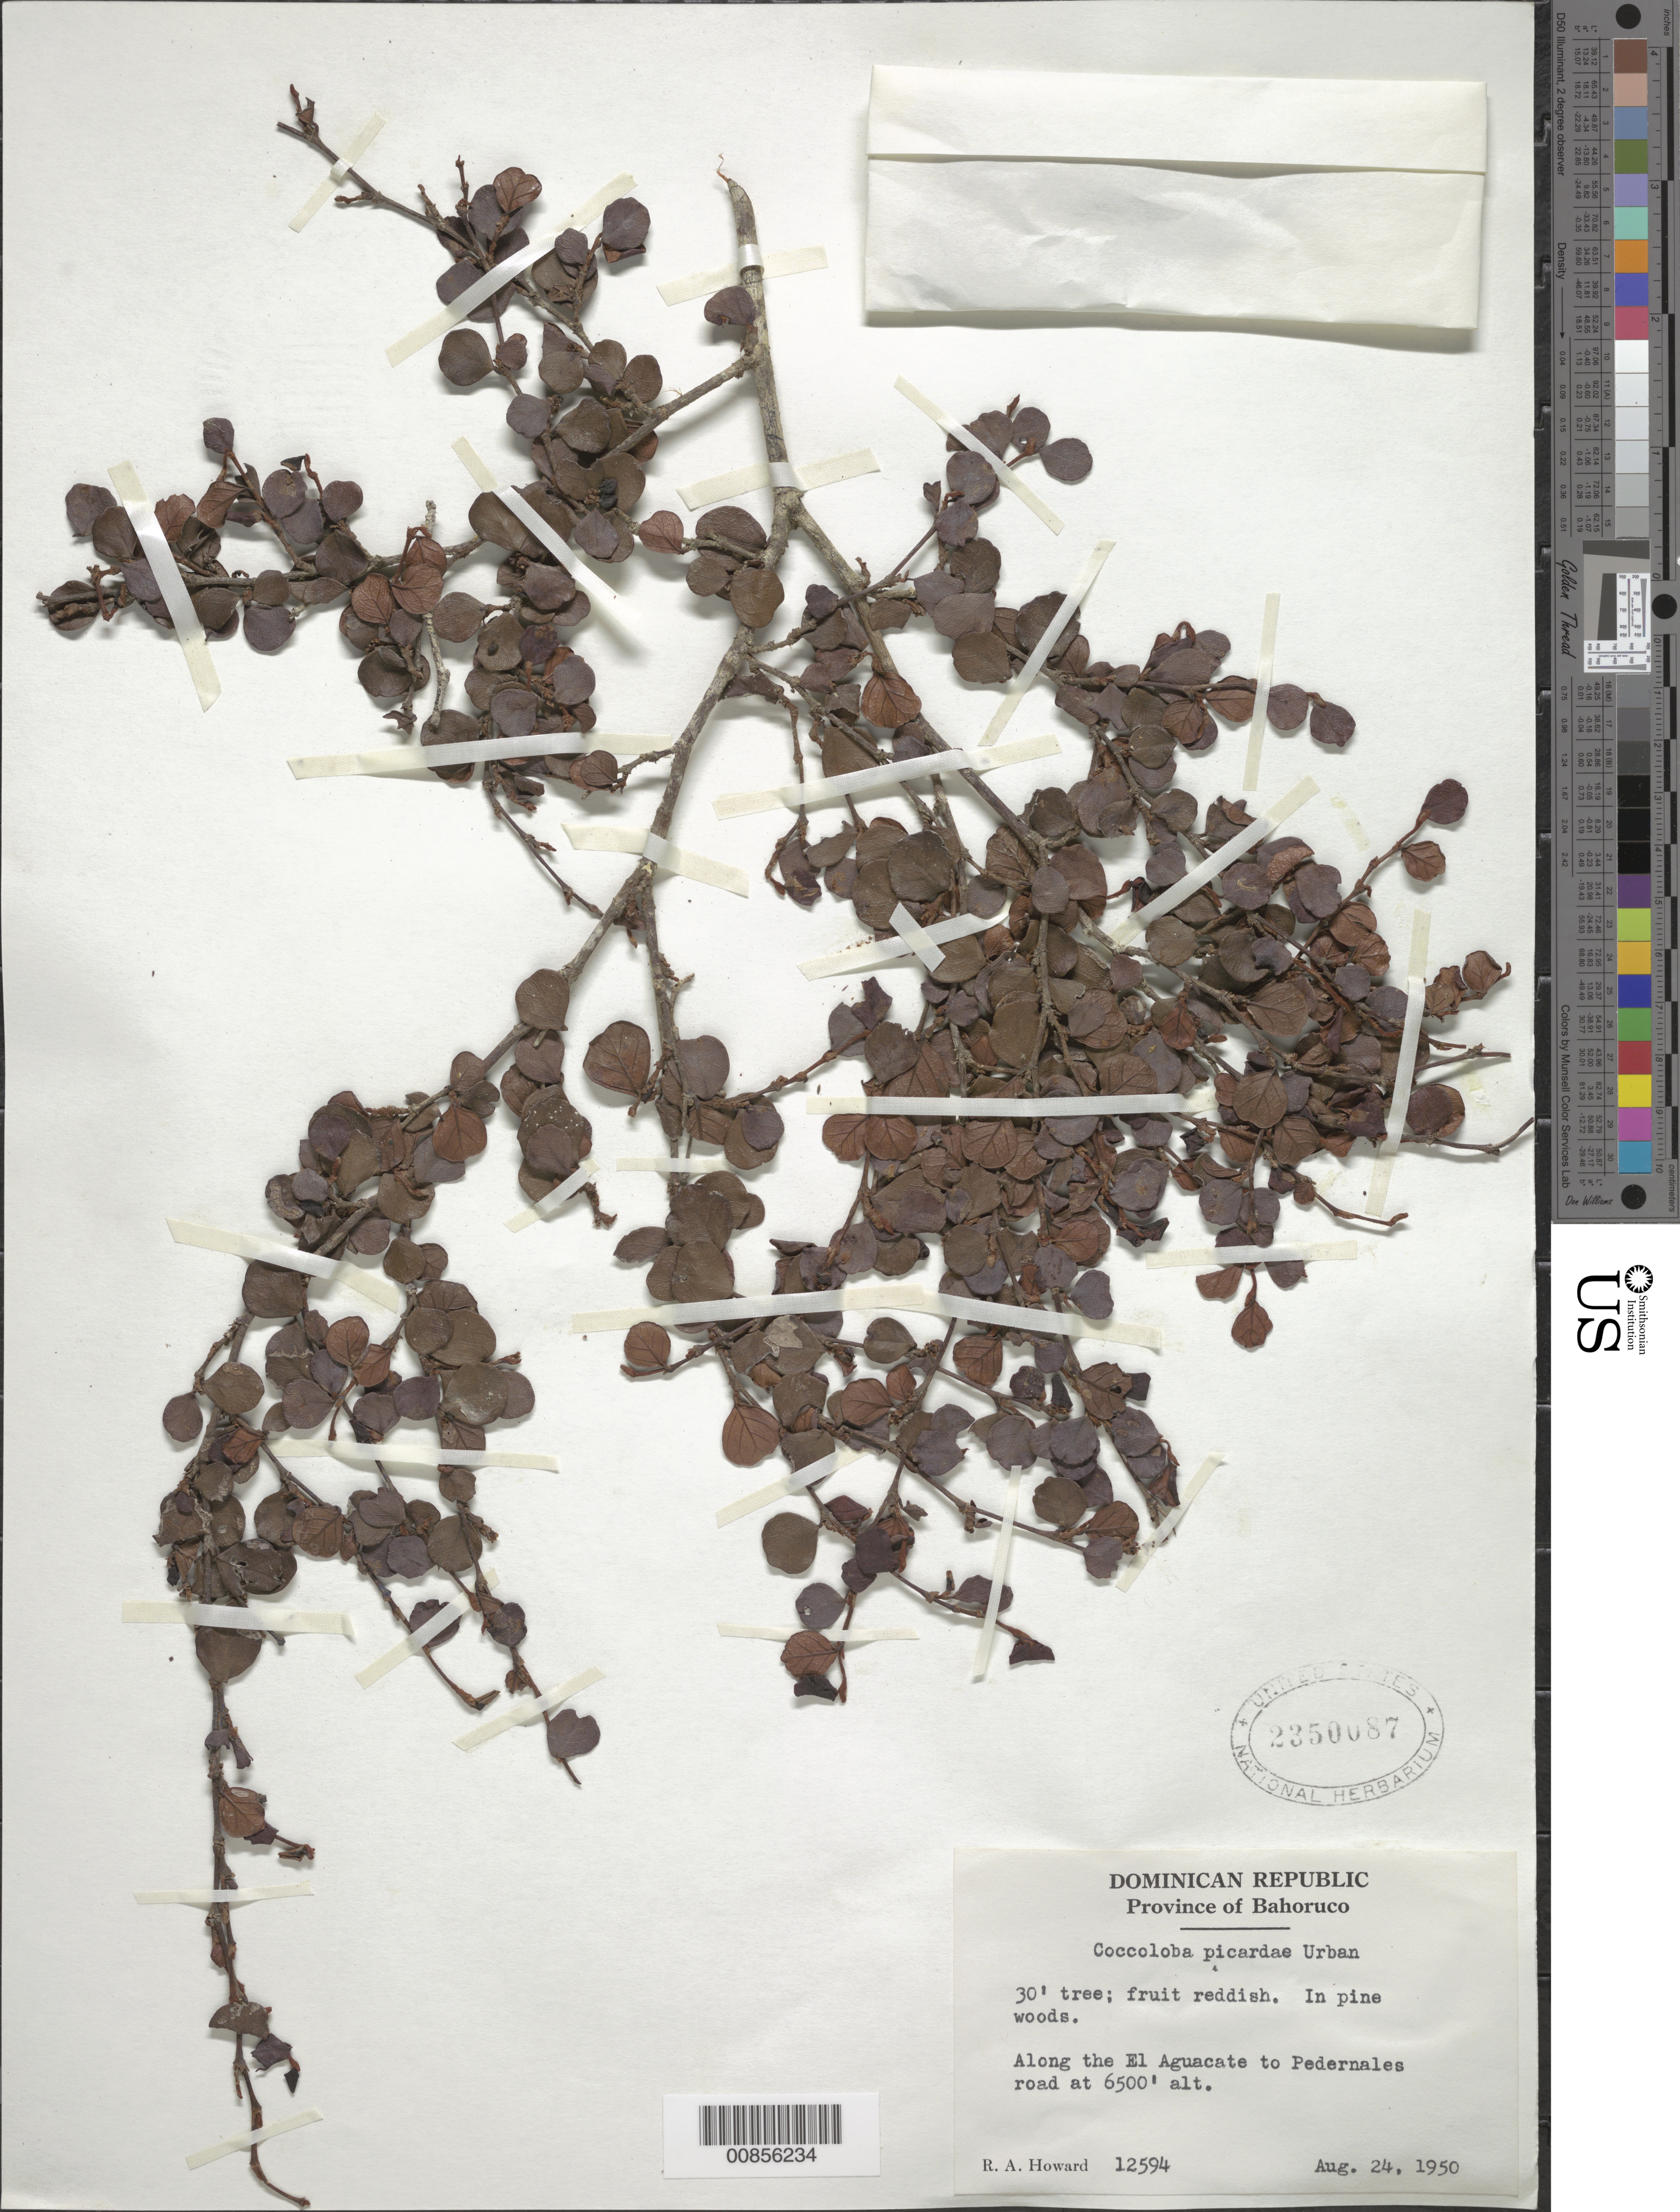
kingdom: Plantae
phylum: Tracheophyta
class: Magnoliopsida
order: Caryophyllales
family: Polygonaceae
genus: Coccoloba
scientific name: Coccoloba picardae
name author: Urb.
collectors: R. A. Howard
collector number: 12594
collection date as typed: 24 Aug 1950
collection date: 1950-08-24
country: Dominican Republic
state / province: Baoruco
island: Hispaniola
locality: Along the El Aguacate to Pedernales road.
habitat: In pine woods.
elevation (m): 1981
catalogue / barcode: US 2350087